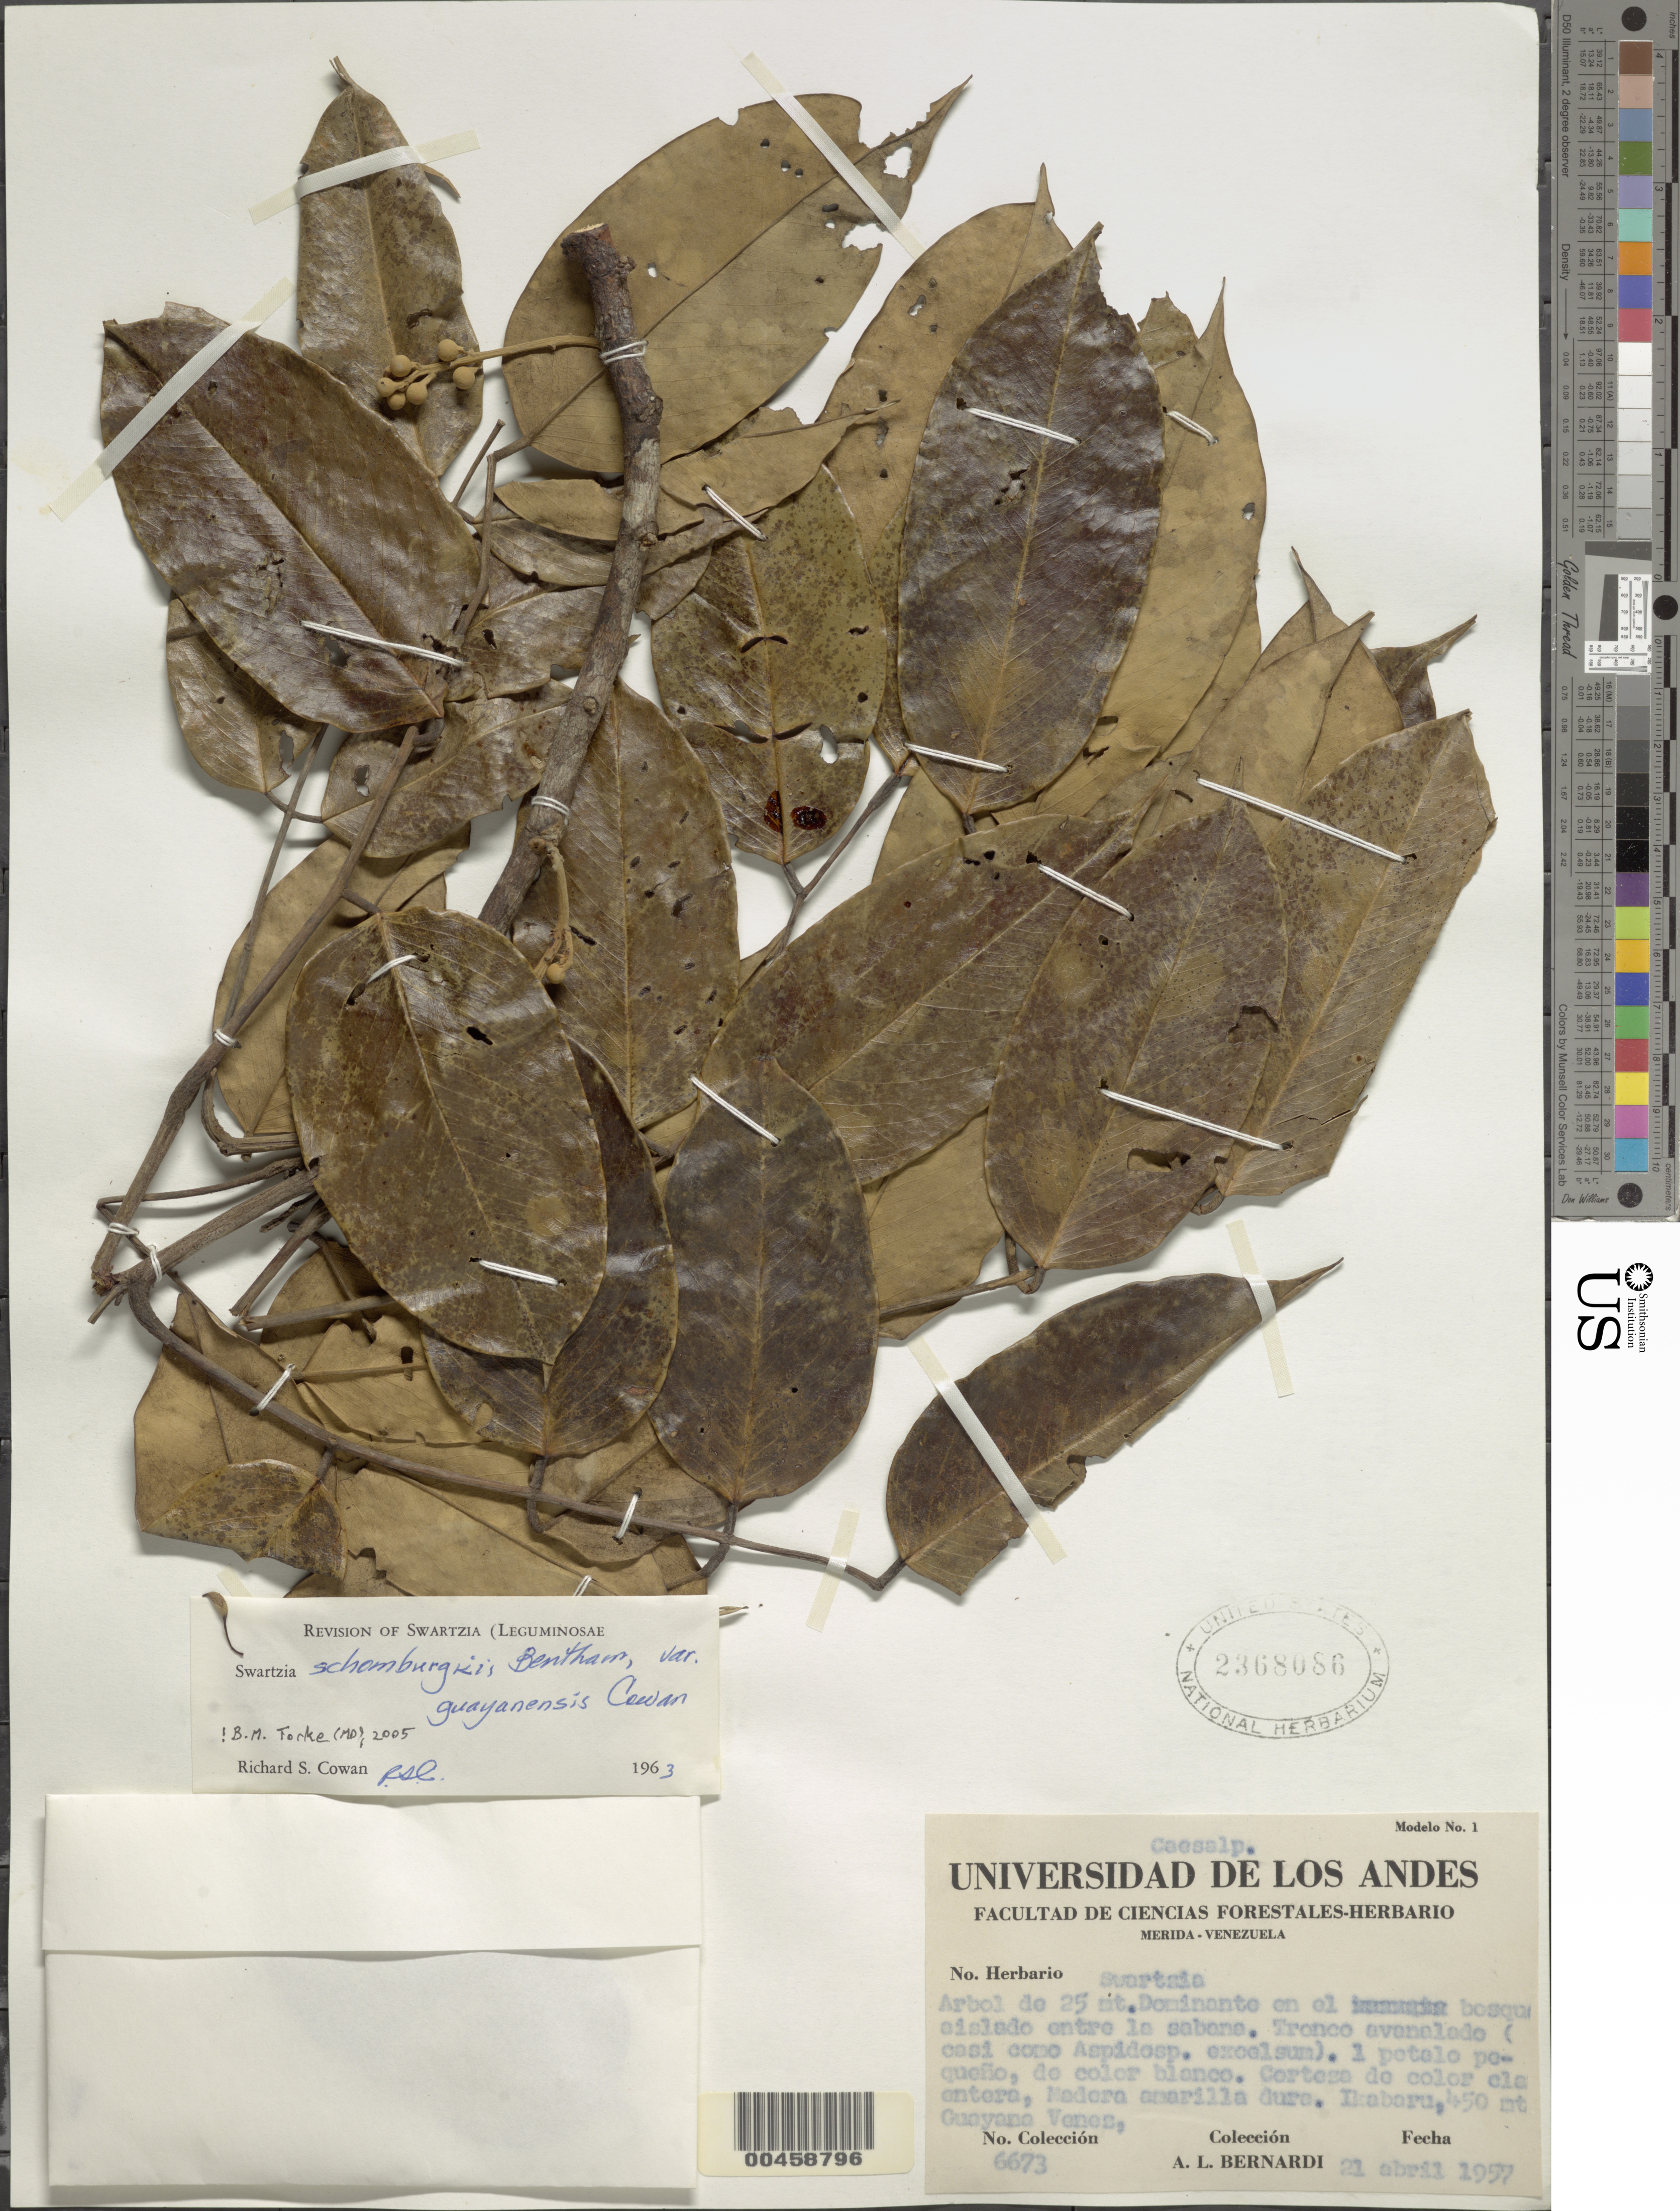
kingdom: Plantae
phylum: Tracheophyta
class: Magnoliopsida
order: Fabales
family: Fabaceae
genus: Swartzia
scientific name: Swartzia schomburgkii var. guayanensis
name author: R.S. Cowan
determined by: Cowan, R. S.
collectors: A. L. Bernardi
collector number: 6673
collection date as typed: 21 Apr 1957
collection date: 1957-04-21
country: Venezuela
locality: Ikabura, guayana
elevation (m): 450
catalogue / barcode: US 2368086